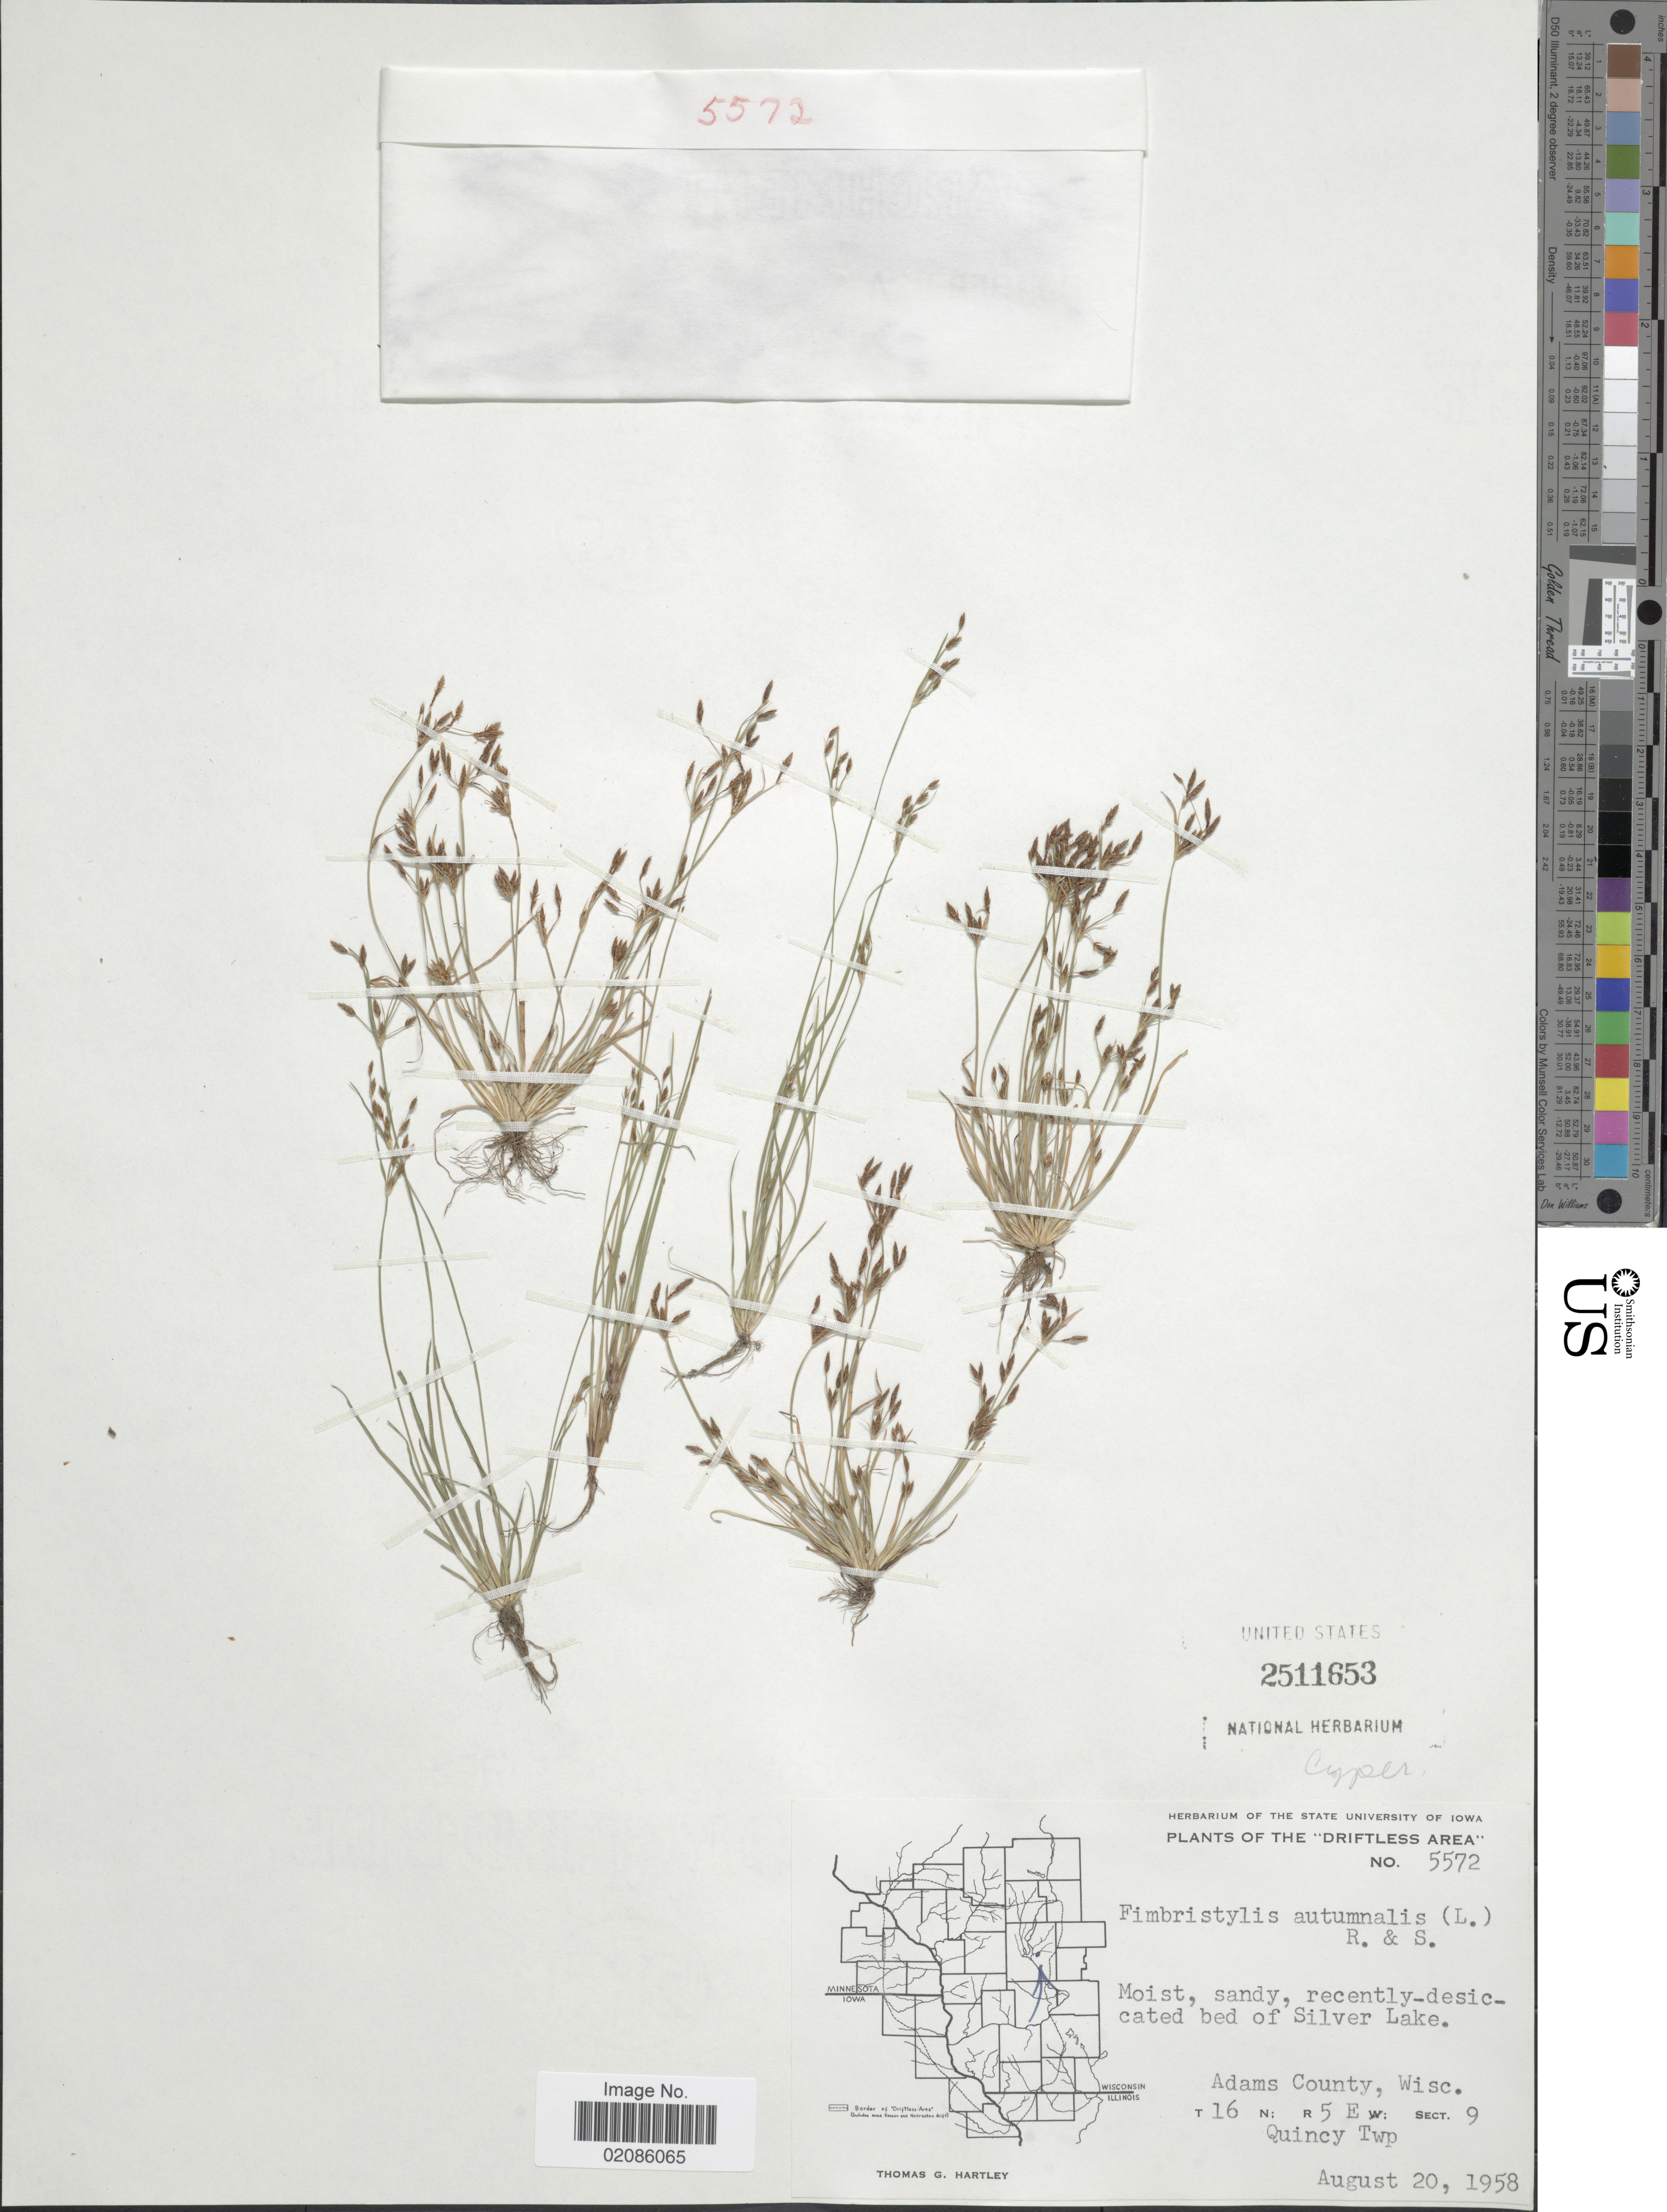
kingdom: Plantae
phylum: Tracheophyta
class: Liliopsida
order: Poales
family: Cyperaceae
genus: Fimbristylis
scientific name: Fimbristylis autumnalis (L.) Roem. & Schult.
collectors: T. G. Hartley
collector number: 5572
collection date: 1958-08-20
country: United States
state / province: Wisconsin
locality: Driftless Area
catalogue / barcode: US 2511653